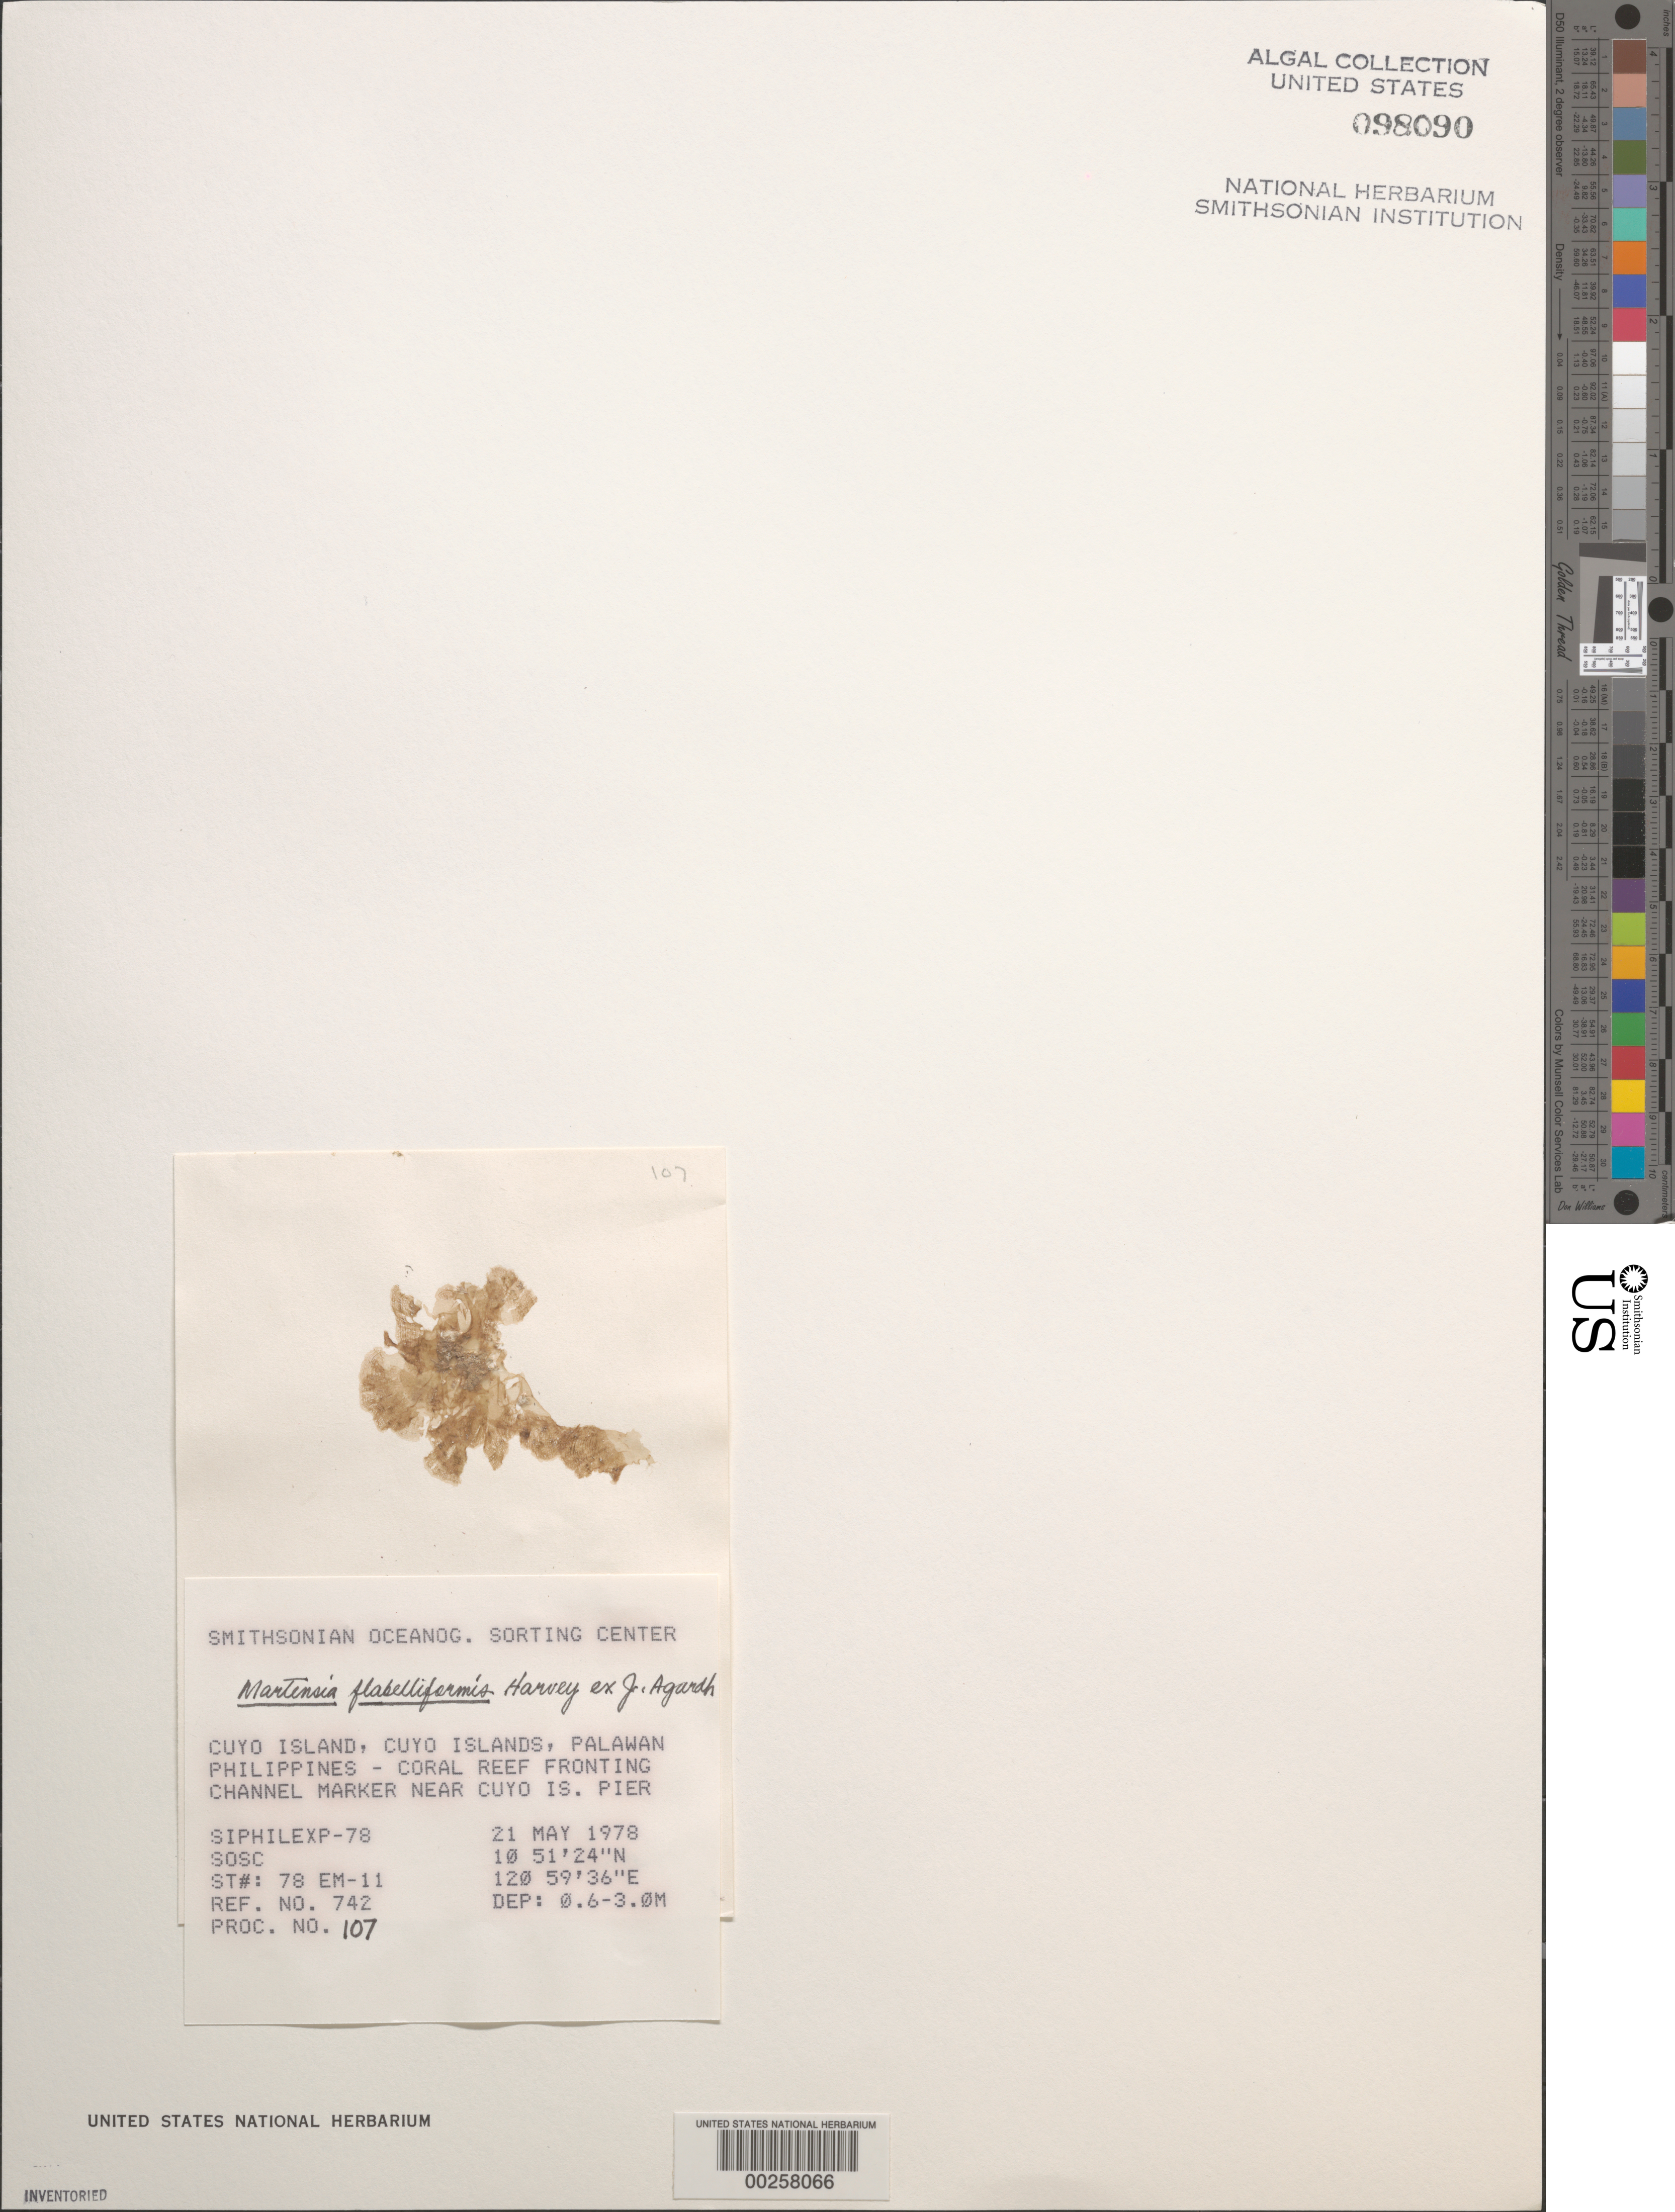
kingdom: Plantae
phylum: Rhodophyta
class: Florideophyceae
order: Ceramiales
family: Delesseriaceae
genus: Martensia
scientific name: Martensia flabelliformis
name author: Harv. ex J. Agardh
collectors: SOSC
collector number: Station 78 Em-11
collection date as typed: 21 May 1978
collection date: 1978-05-21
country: Philippines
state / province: Mimaropa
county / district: Palawan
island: Cuyo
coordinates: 10 51' 24" N, 120 59' 36" E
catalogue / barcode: US 98090